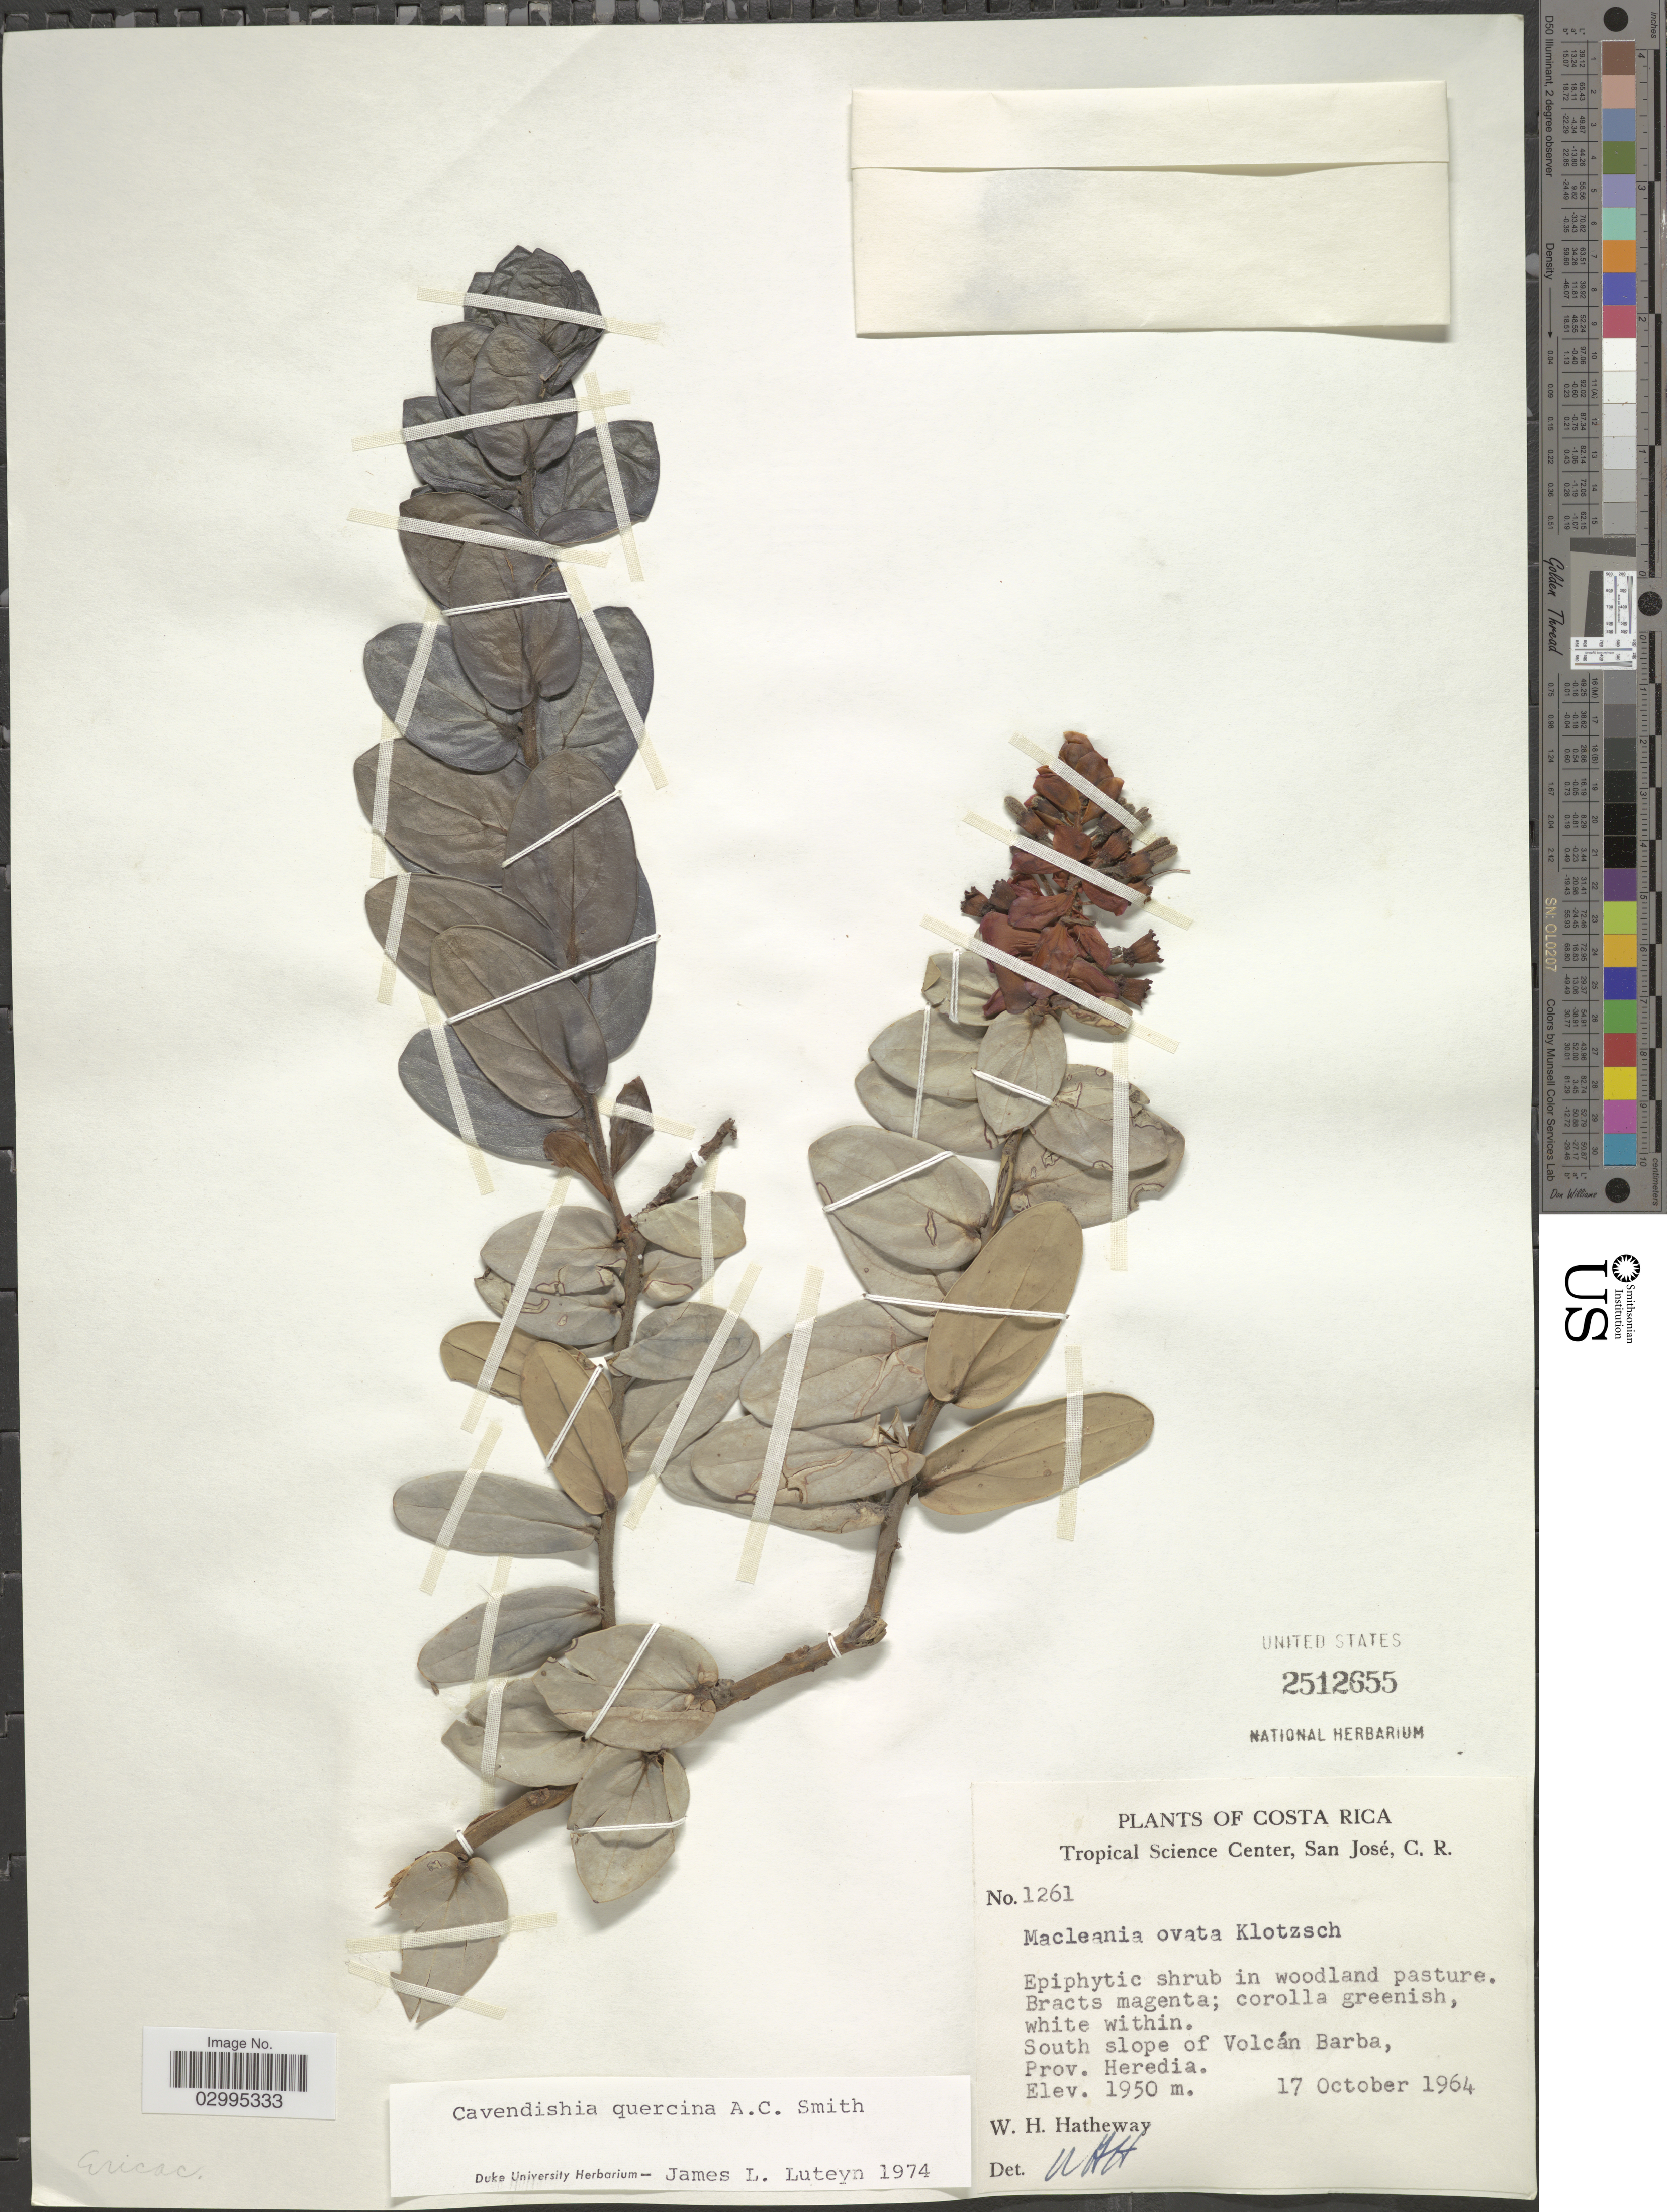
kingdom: Plantae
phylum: Tracheophyta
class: Magnoliopsida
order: Ericales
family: Ericaceae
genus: Cavendishia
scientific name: Cavendishia quercina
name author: A.C. Sm.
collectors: W. H. Hatheway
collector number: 1261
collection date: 1964-10-17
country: Costa Rica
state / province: Heredia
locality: South slope of Volcán Barba.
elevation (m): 1950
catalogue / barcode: US 2512655